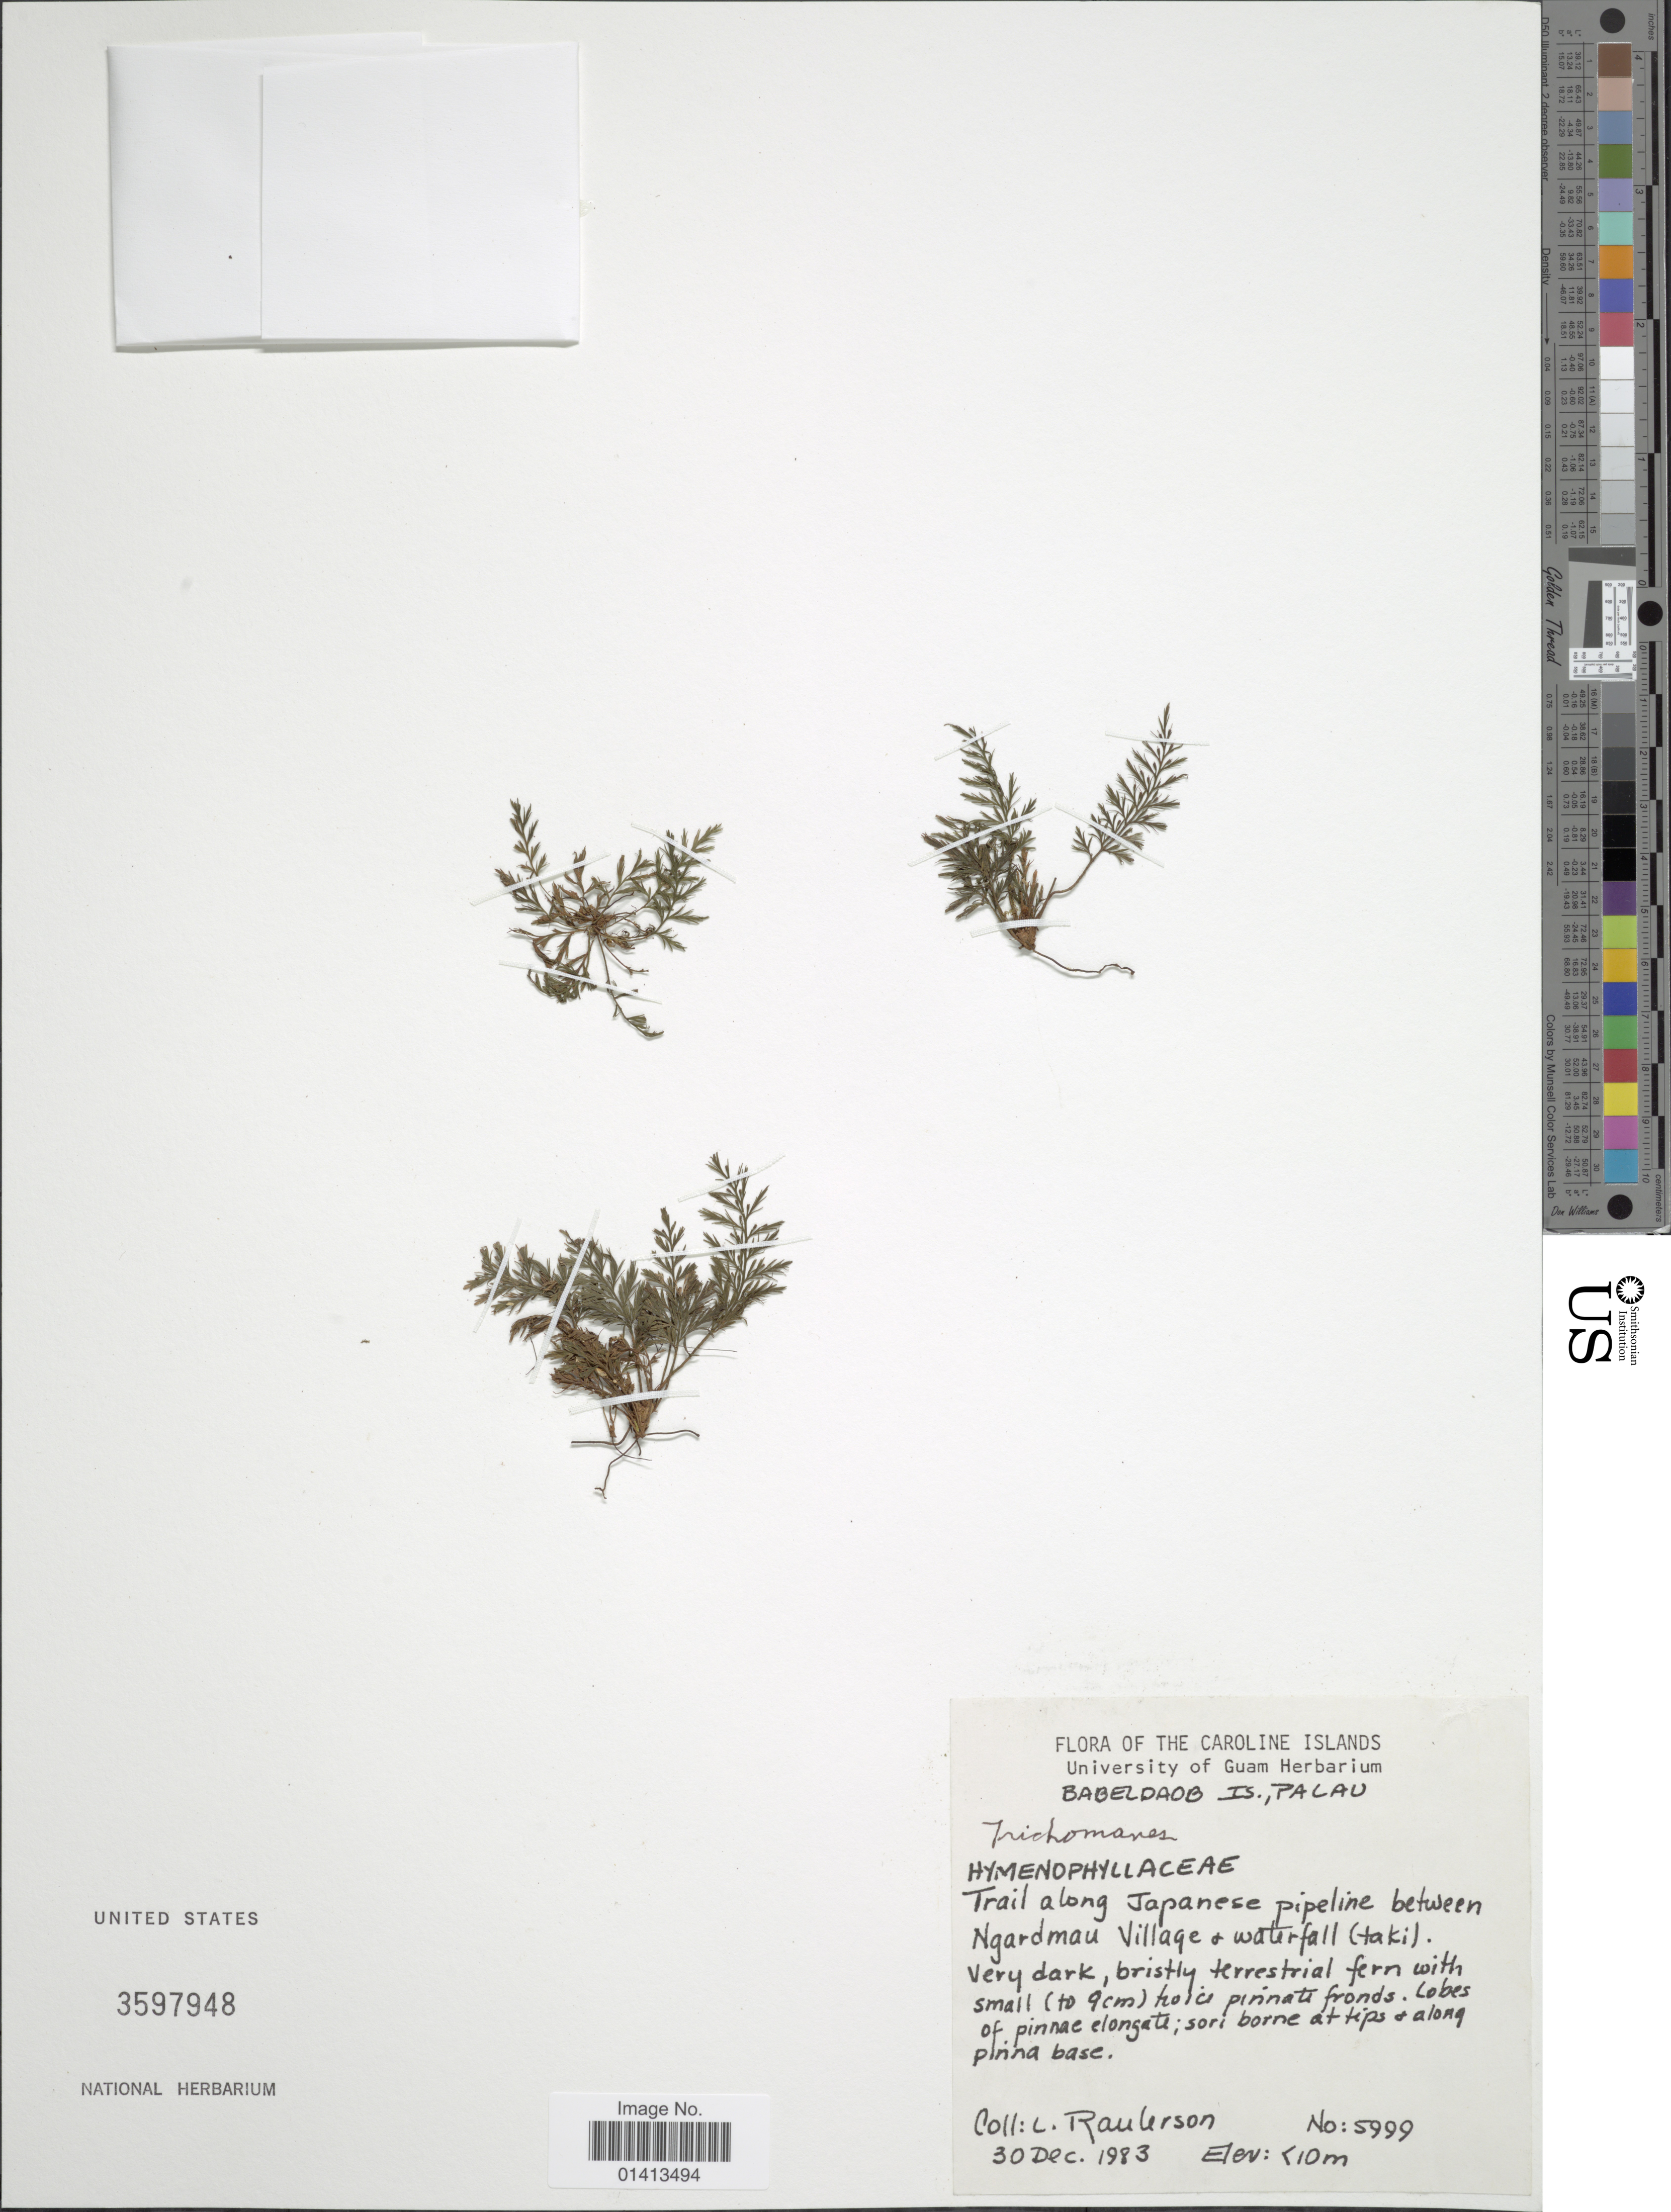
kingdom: Plantae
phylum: Tracheophyta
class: Polypodiopsida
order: Hymenophyllales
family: Hymenophyllaceae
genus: Crepidomanes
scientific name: Crepidomanes sp.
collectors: L. Raulerson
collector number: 5999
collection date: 1883-12-30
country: Palau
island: Babeldaob [Babelthuap]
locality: The Caroline Islands, Babeldaob Is; Palau, Trail along Japanese pipeline between Ngardmau Village + waterfall (taki)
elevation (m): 10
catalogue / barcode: US 3597948